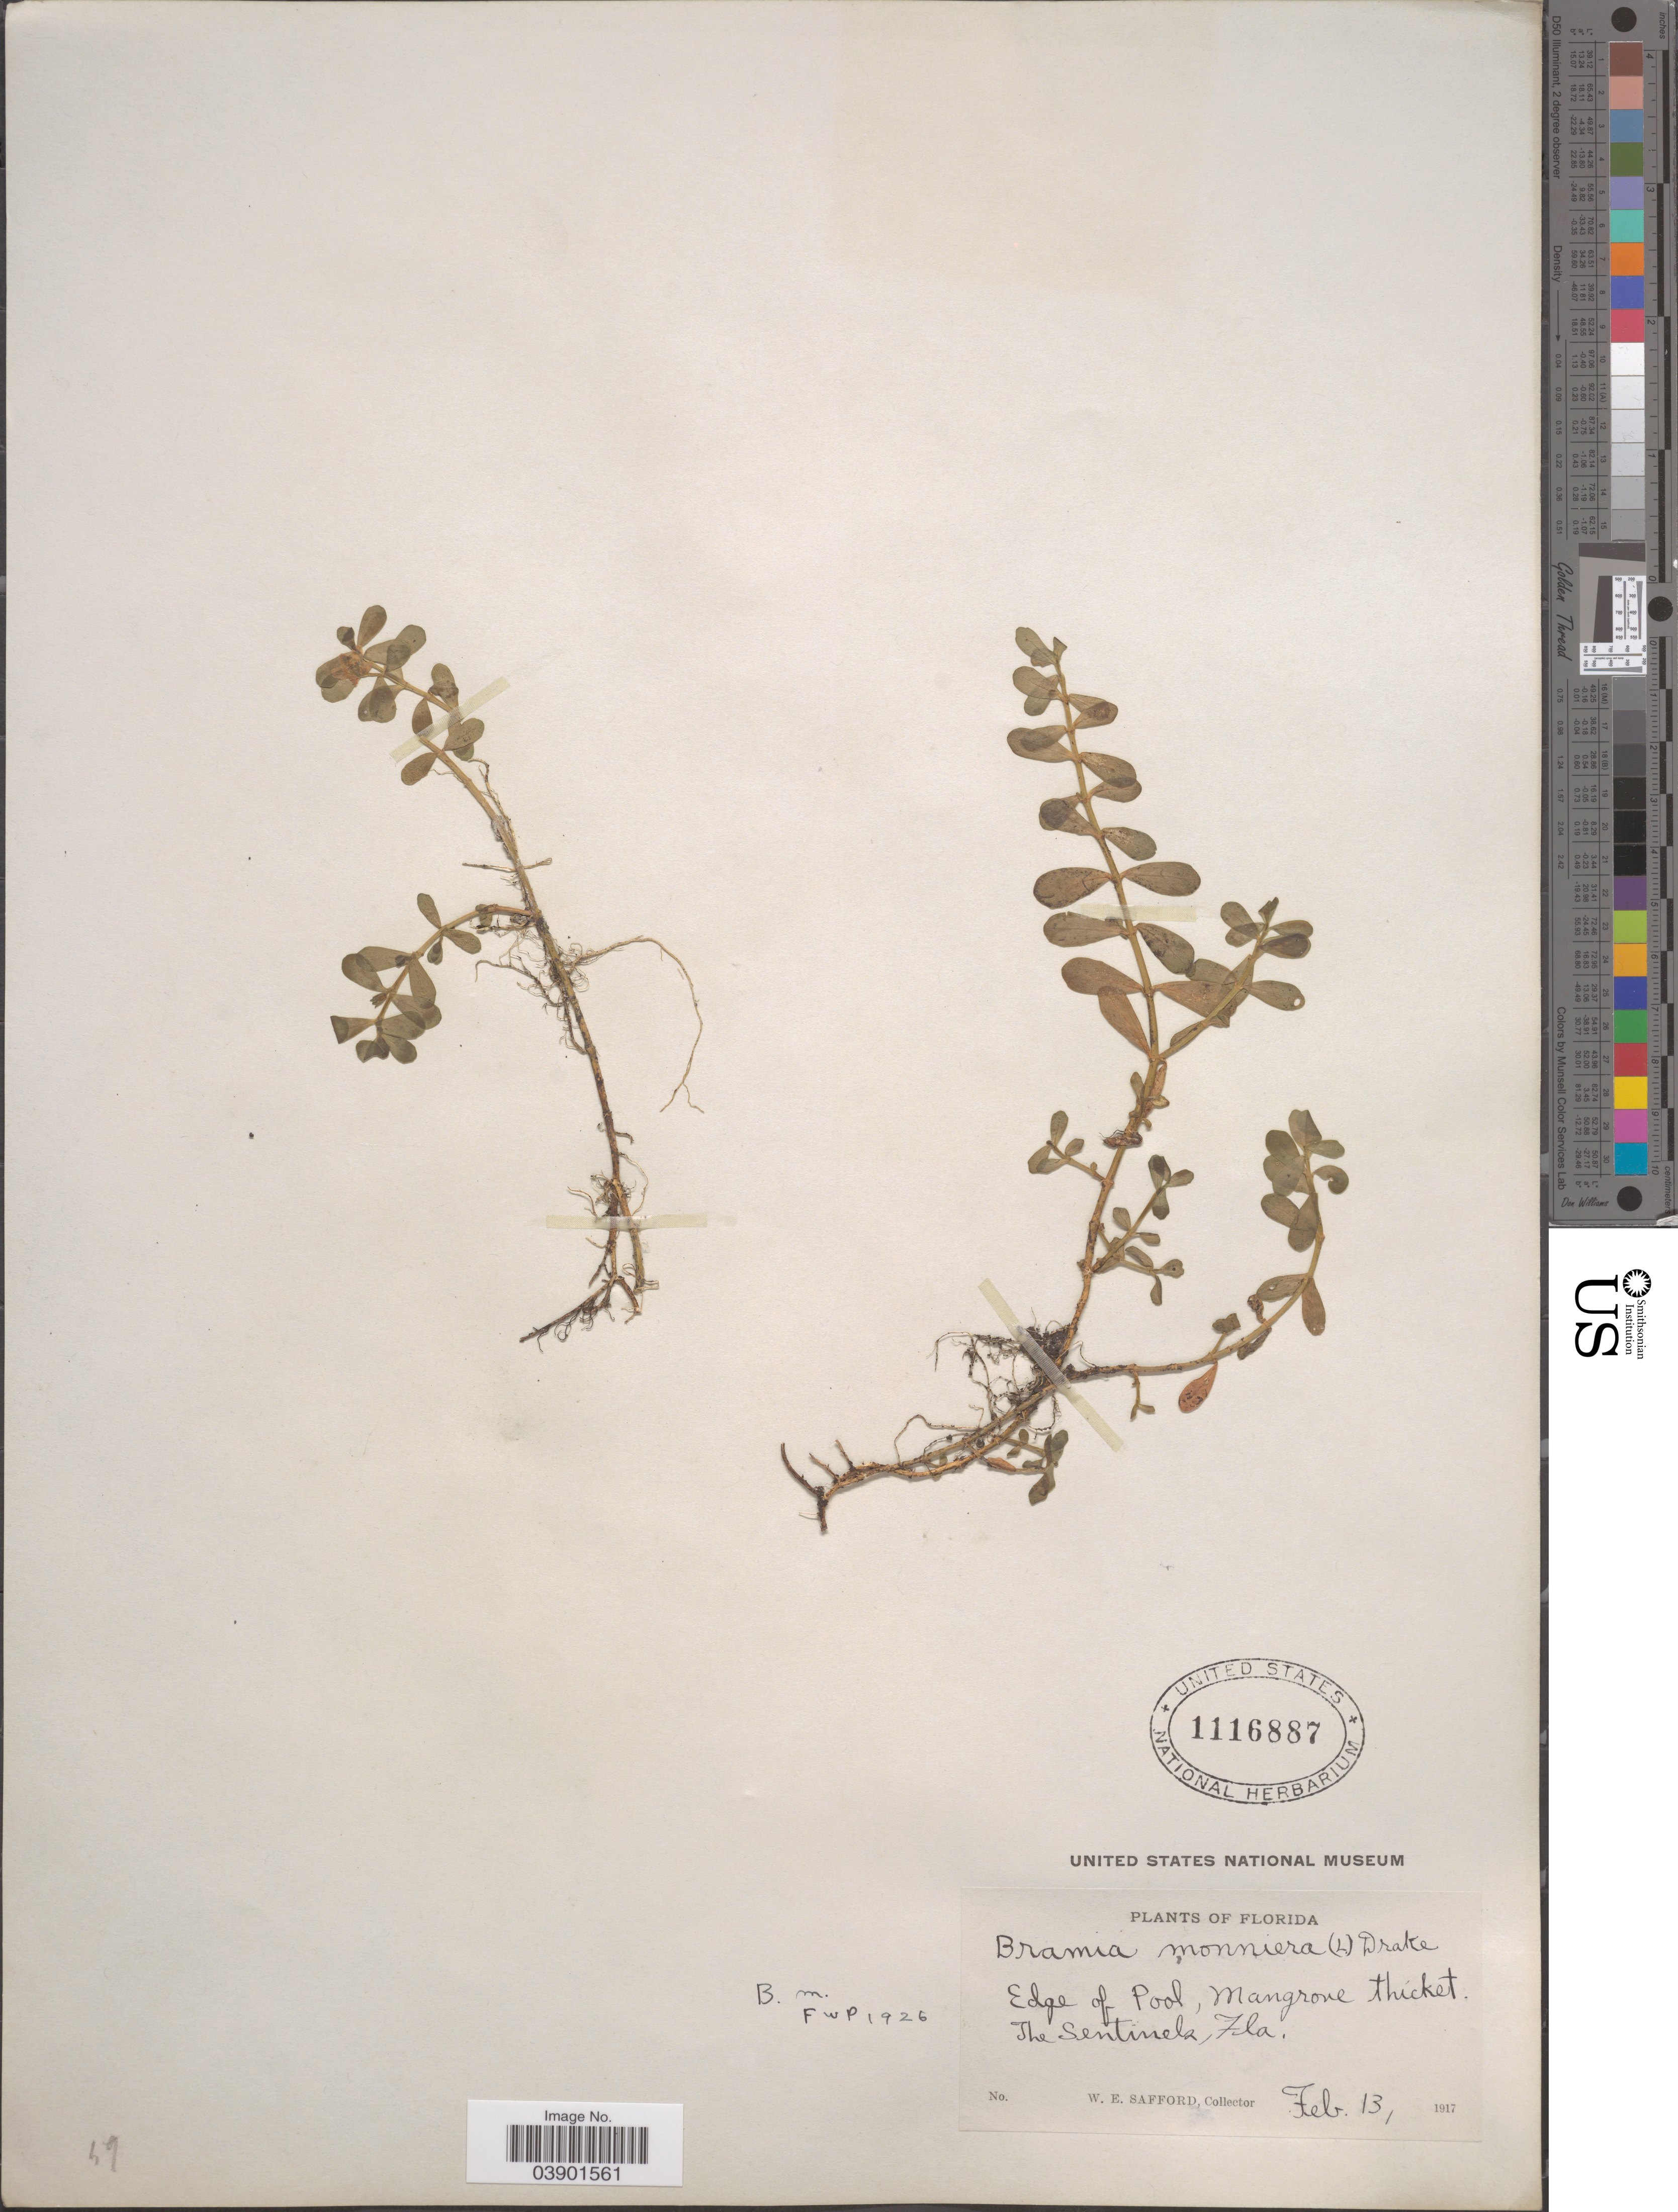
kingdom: Plantae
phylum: Tracheophyta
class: Magnoliopsida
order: Lamiales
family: Plantaginaceae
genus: Bacopa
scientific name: Bacopa monnieri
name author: (L.) Pennell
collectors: W. E. Safford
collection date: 1917-02-13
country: United States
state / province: Florida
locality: Edge of Pool, Mangrove thicket. The Sentinels.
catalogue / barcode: US 1116887